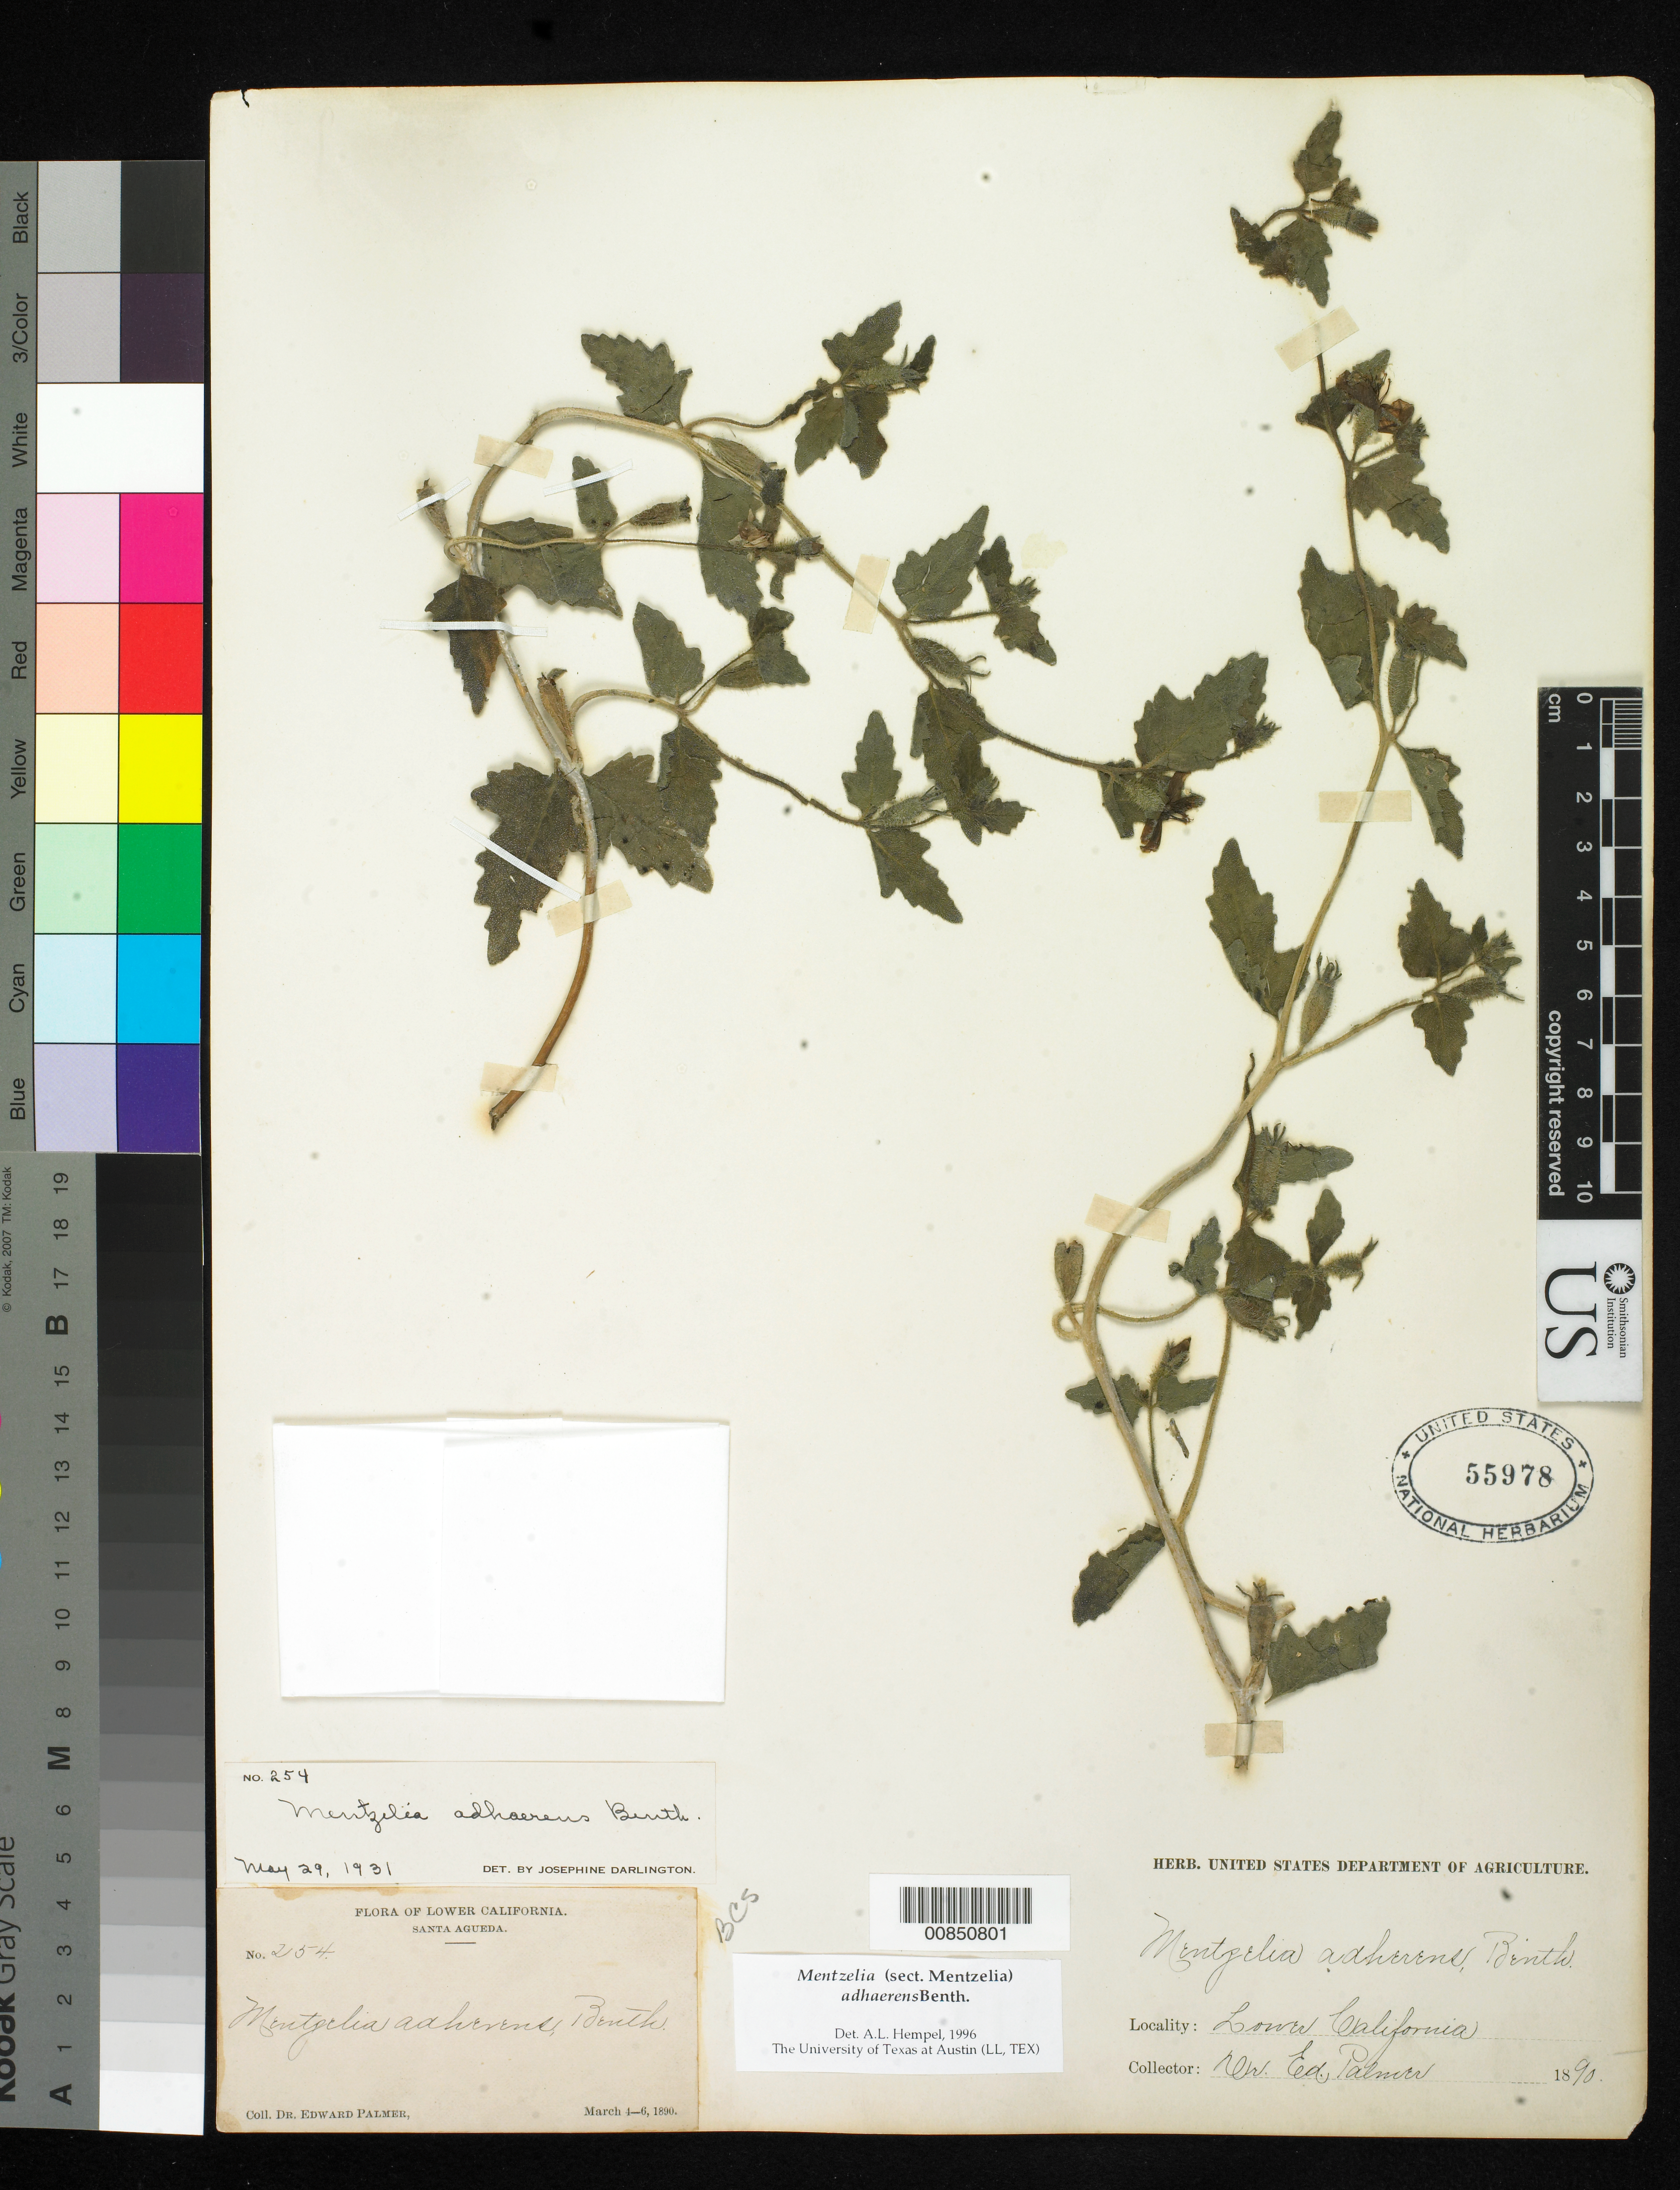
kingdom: Plantae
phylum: Tracheophyta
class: Magnoliopsida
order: Cornales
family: Loasaceae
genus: Mentzelia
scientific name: Mentzelia adhaerens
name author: Benth.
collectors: E. Palmer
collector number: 254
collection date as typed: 04 Mar 1890 to 06 Mar 1890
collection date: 1890-03-04/1890-03-06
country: Mexico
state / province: Baja California Sur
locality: Santa Agueda, Baja California Sur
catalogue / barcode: US 55978